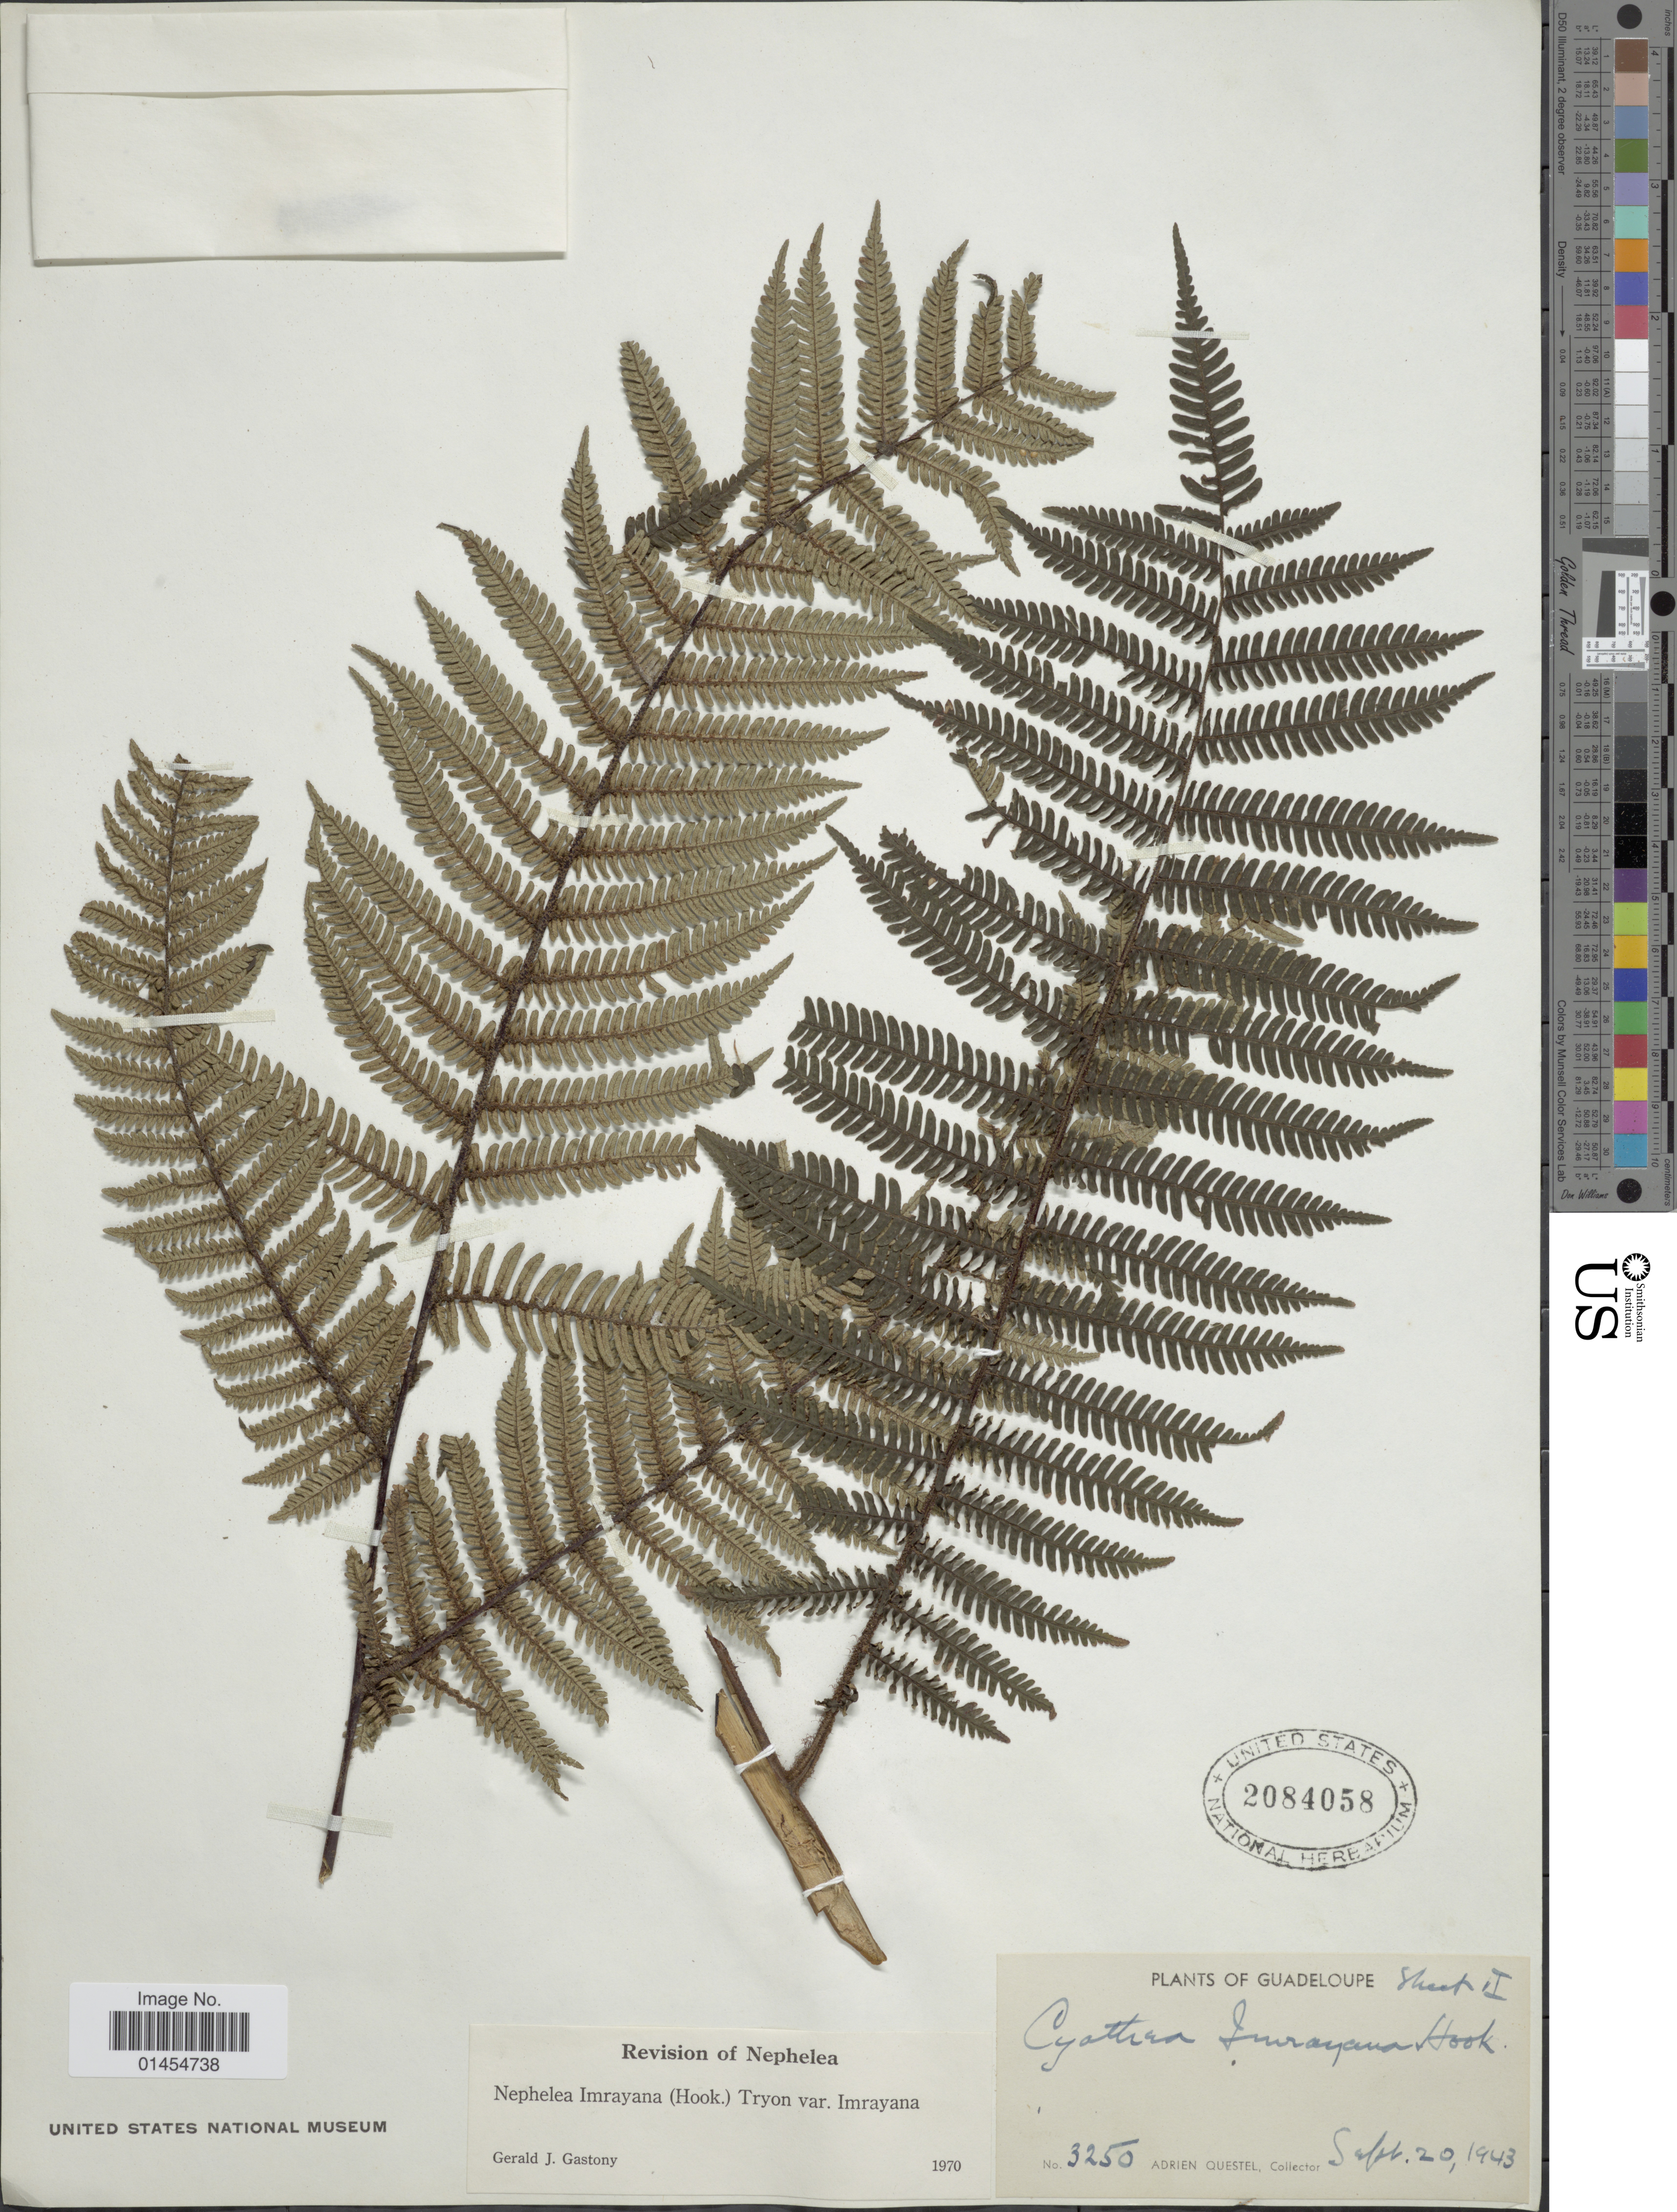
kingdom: Plantae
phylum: Tracheophyta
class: Polypodiopsida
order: Cyatheales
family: Cyatheaceae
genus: Alsophila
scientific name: Alsophila imrayana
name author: (Hook.) D.S. Conant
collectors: A. Questel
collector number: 3250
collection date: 1943-09-20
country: Guadeloupe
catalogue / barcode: US 2084058